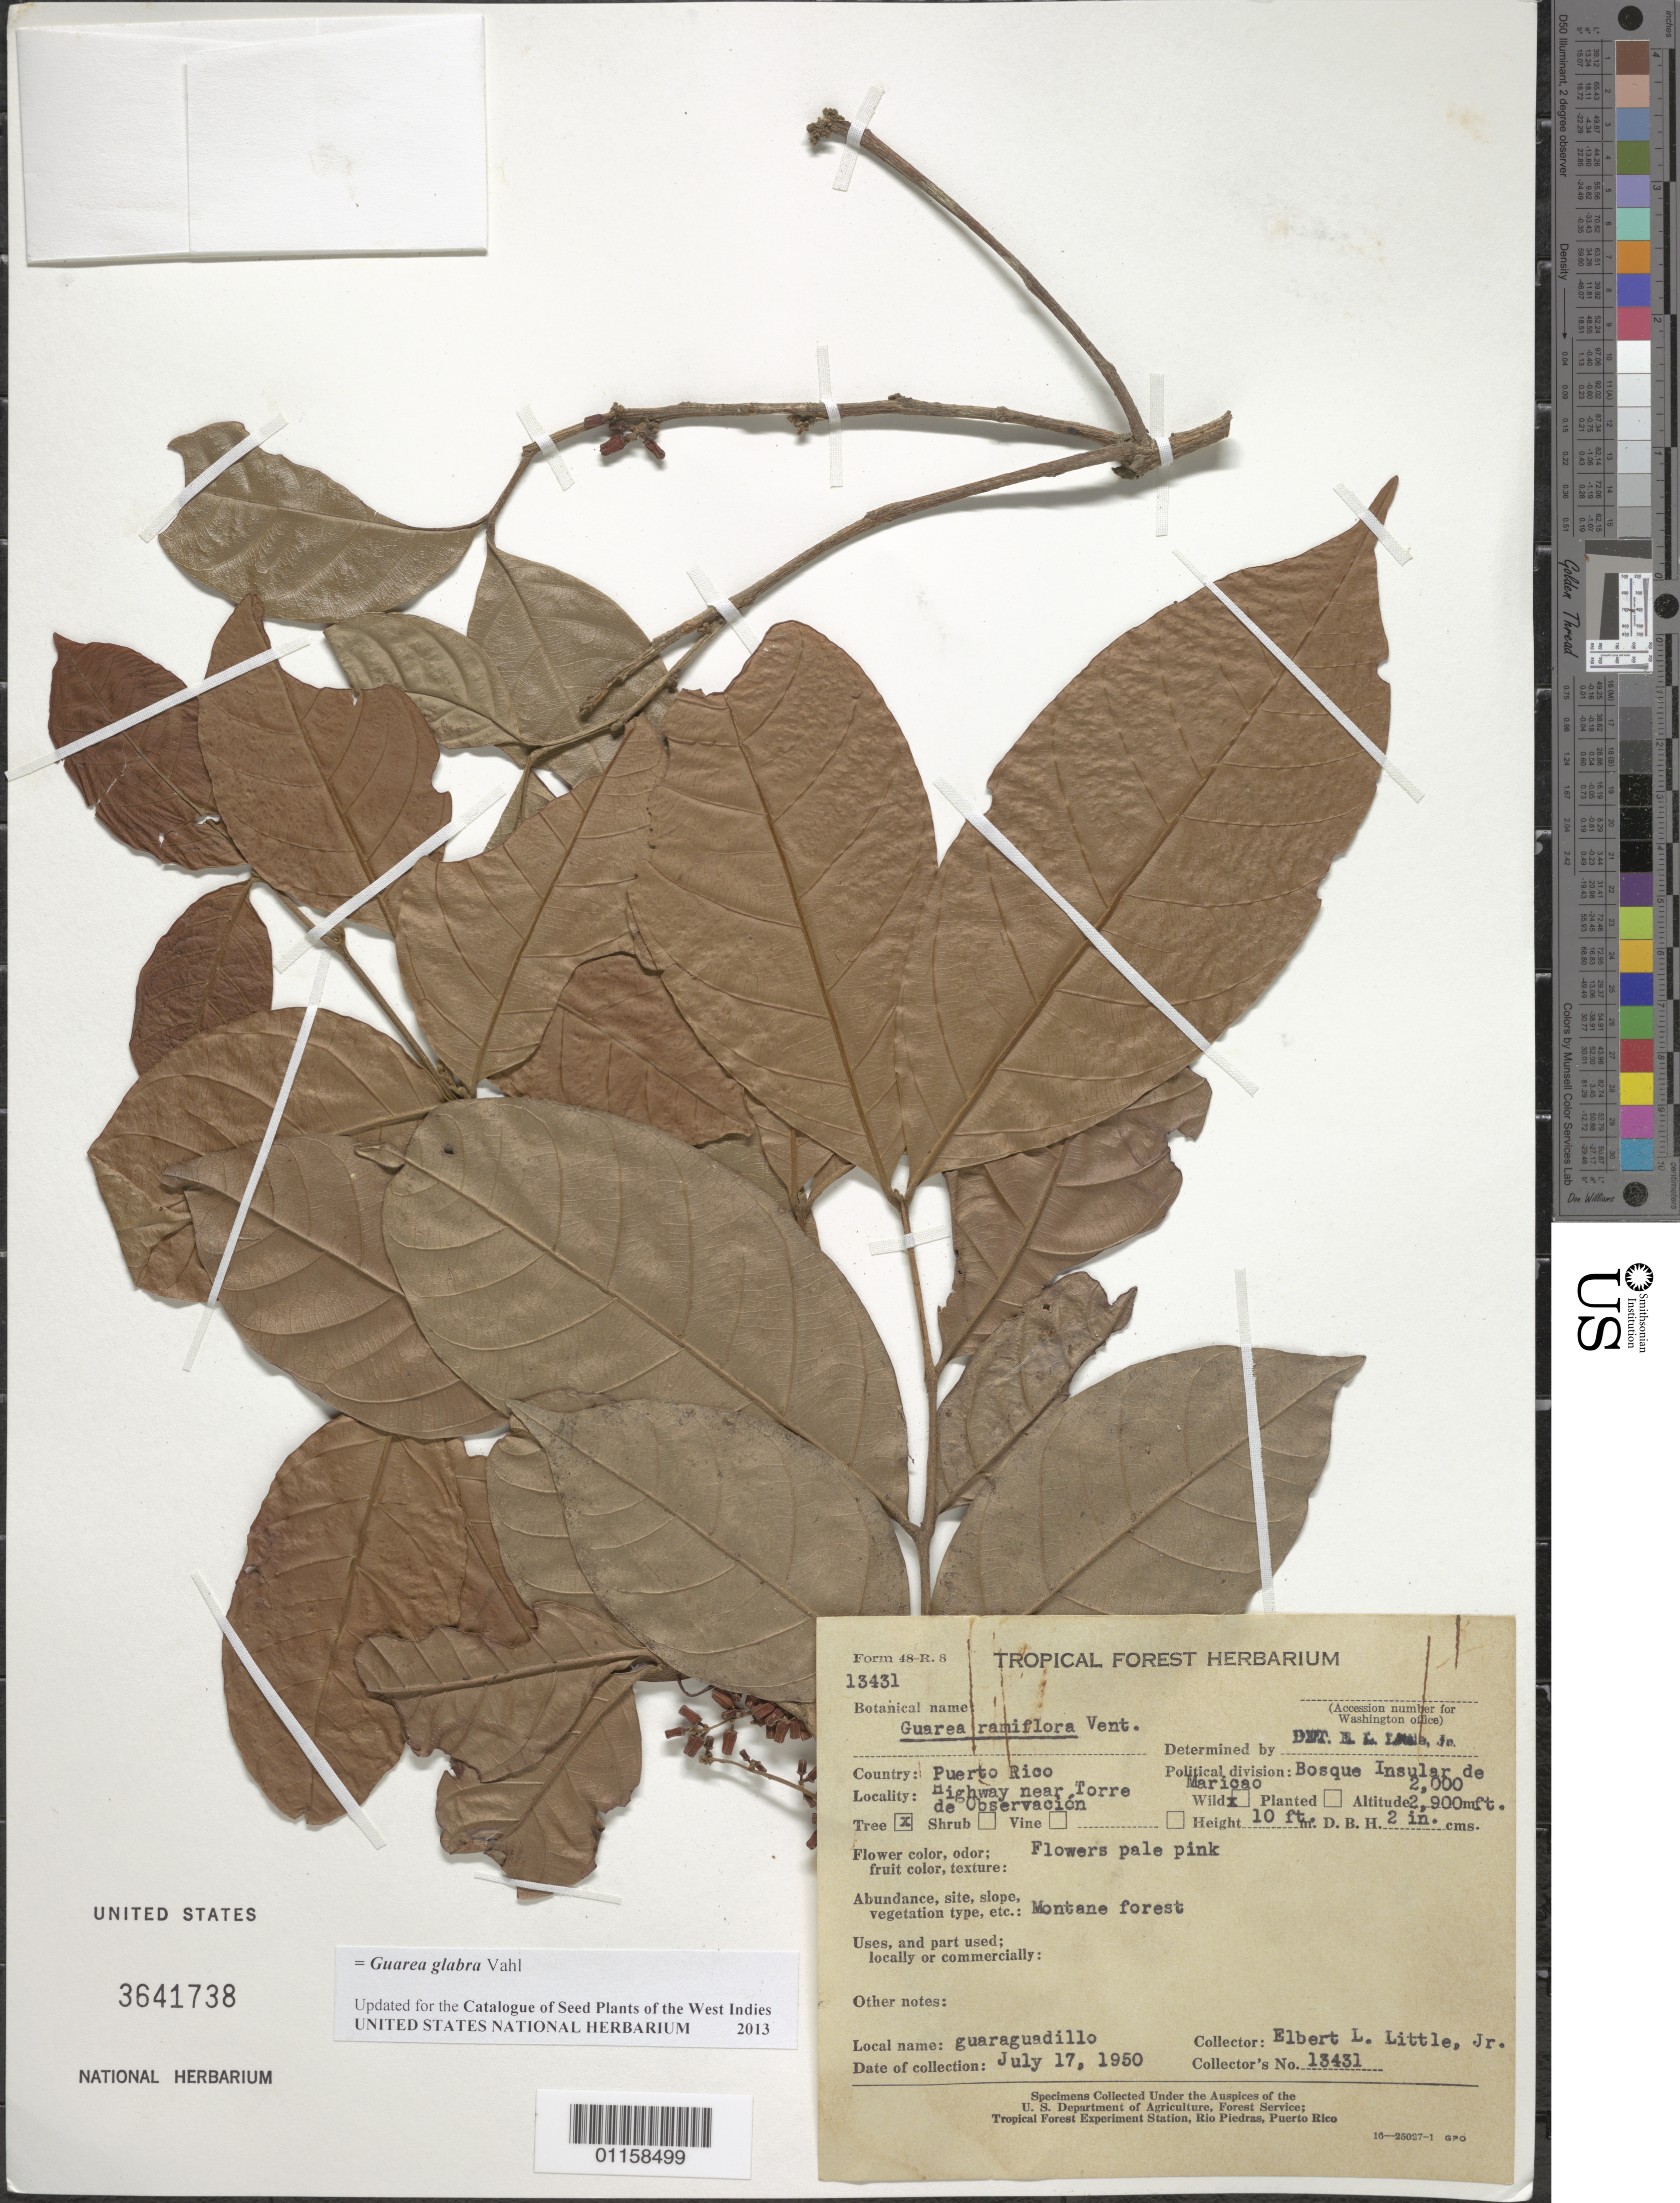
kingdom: Plantae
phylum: Tracheophyta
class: Magnoliopsida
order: Sapindales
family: Meliaceae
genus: Guarea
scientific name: Guarea glabra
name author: Vahl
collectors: E. L. Little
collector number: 13431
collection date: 1950-07-17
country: Puerto Rico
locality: Bosque Insular de Maricao; highway near Torre de Observación.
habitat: Montane forest.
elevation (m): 610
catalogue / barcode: US 3641738